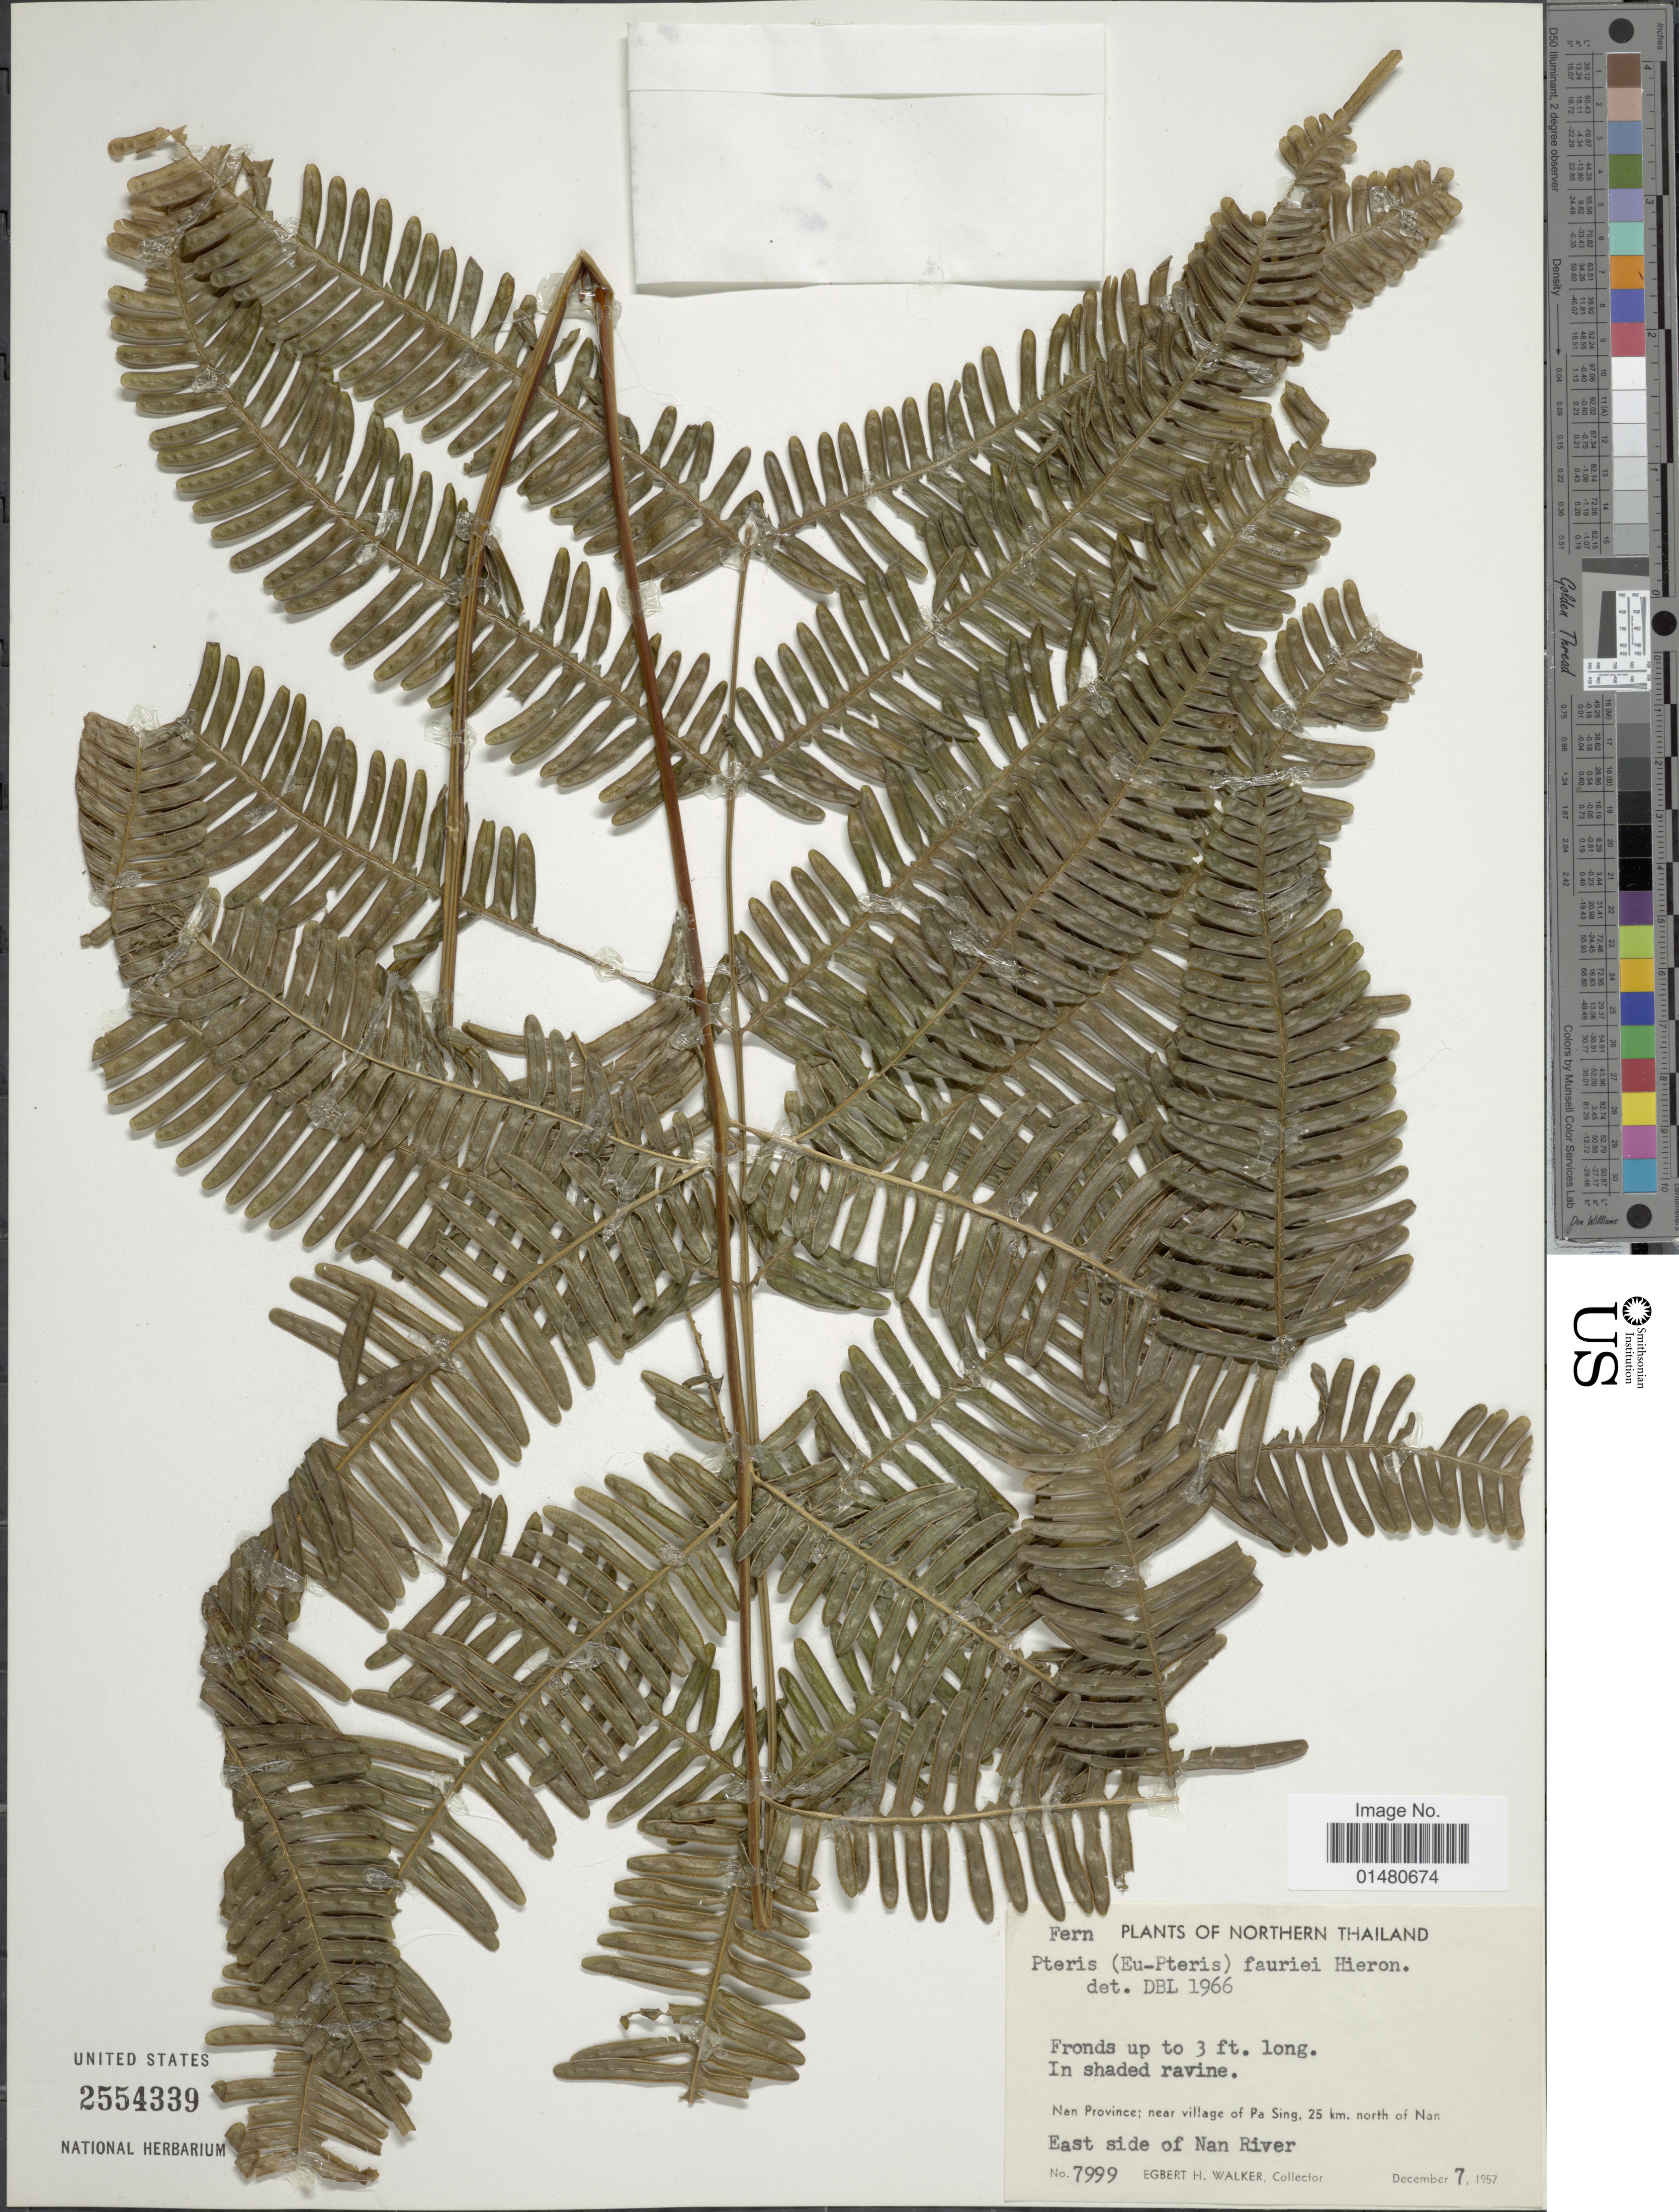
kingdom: Plantae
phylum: Tracheophyta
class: Polypodiopsida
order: Polypodiales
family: Pteridaceae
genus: Pteris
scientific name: Pteris fauriei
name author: Hieron.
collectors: E. H. Walker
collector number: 7999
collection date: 1957-12-07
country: Thailand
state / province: Nan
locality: Northern Thailiand, Nan Province; near village of Pa Sing, 25 km. north of Nan, East side of Nan River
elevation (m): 1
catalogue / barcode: US 2554339